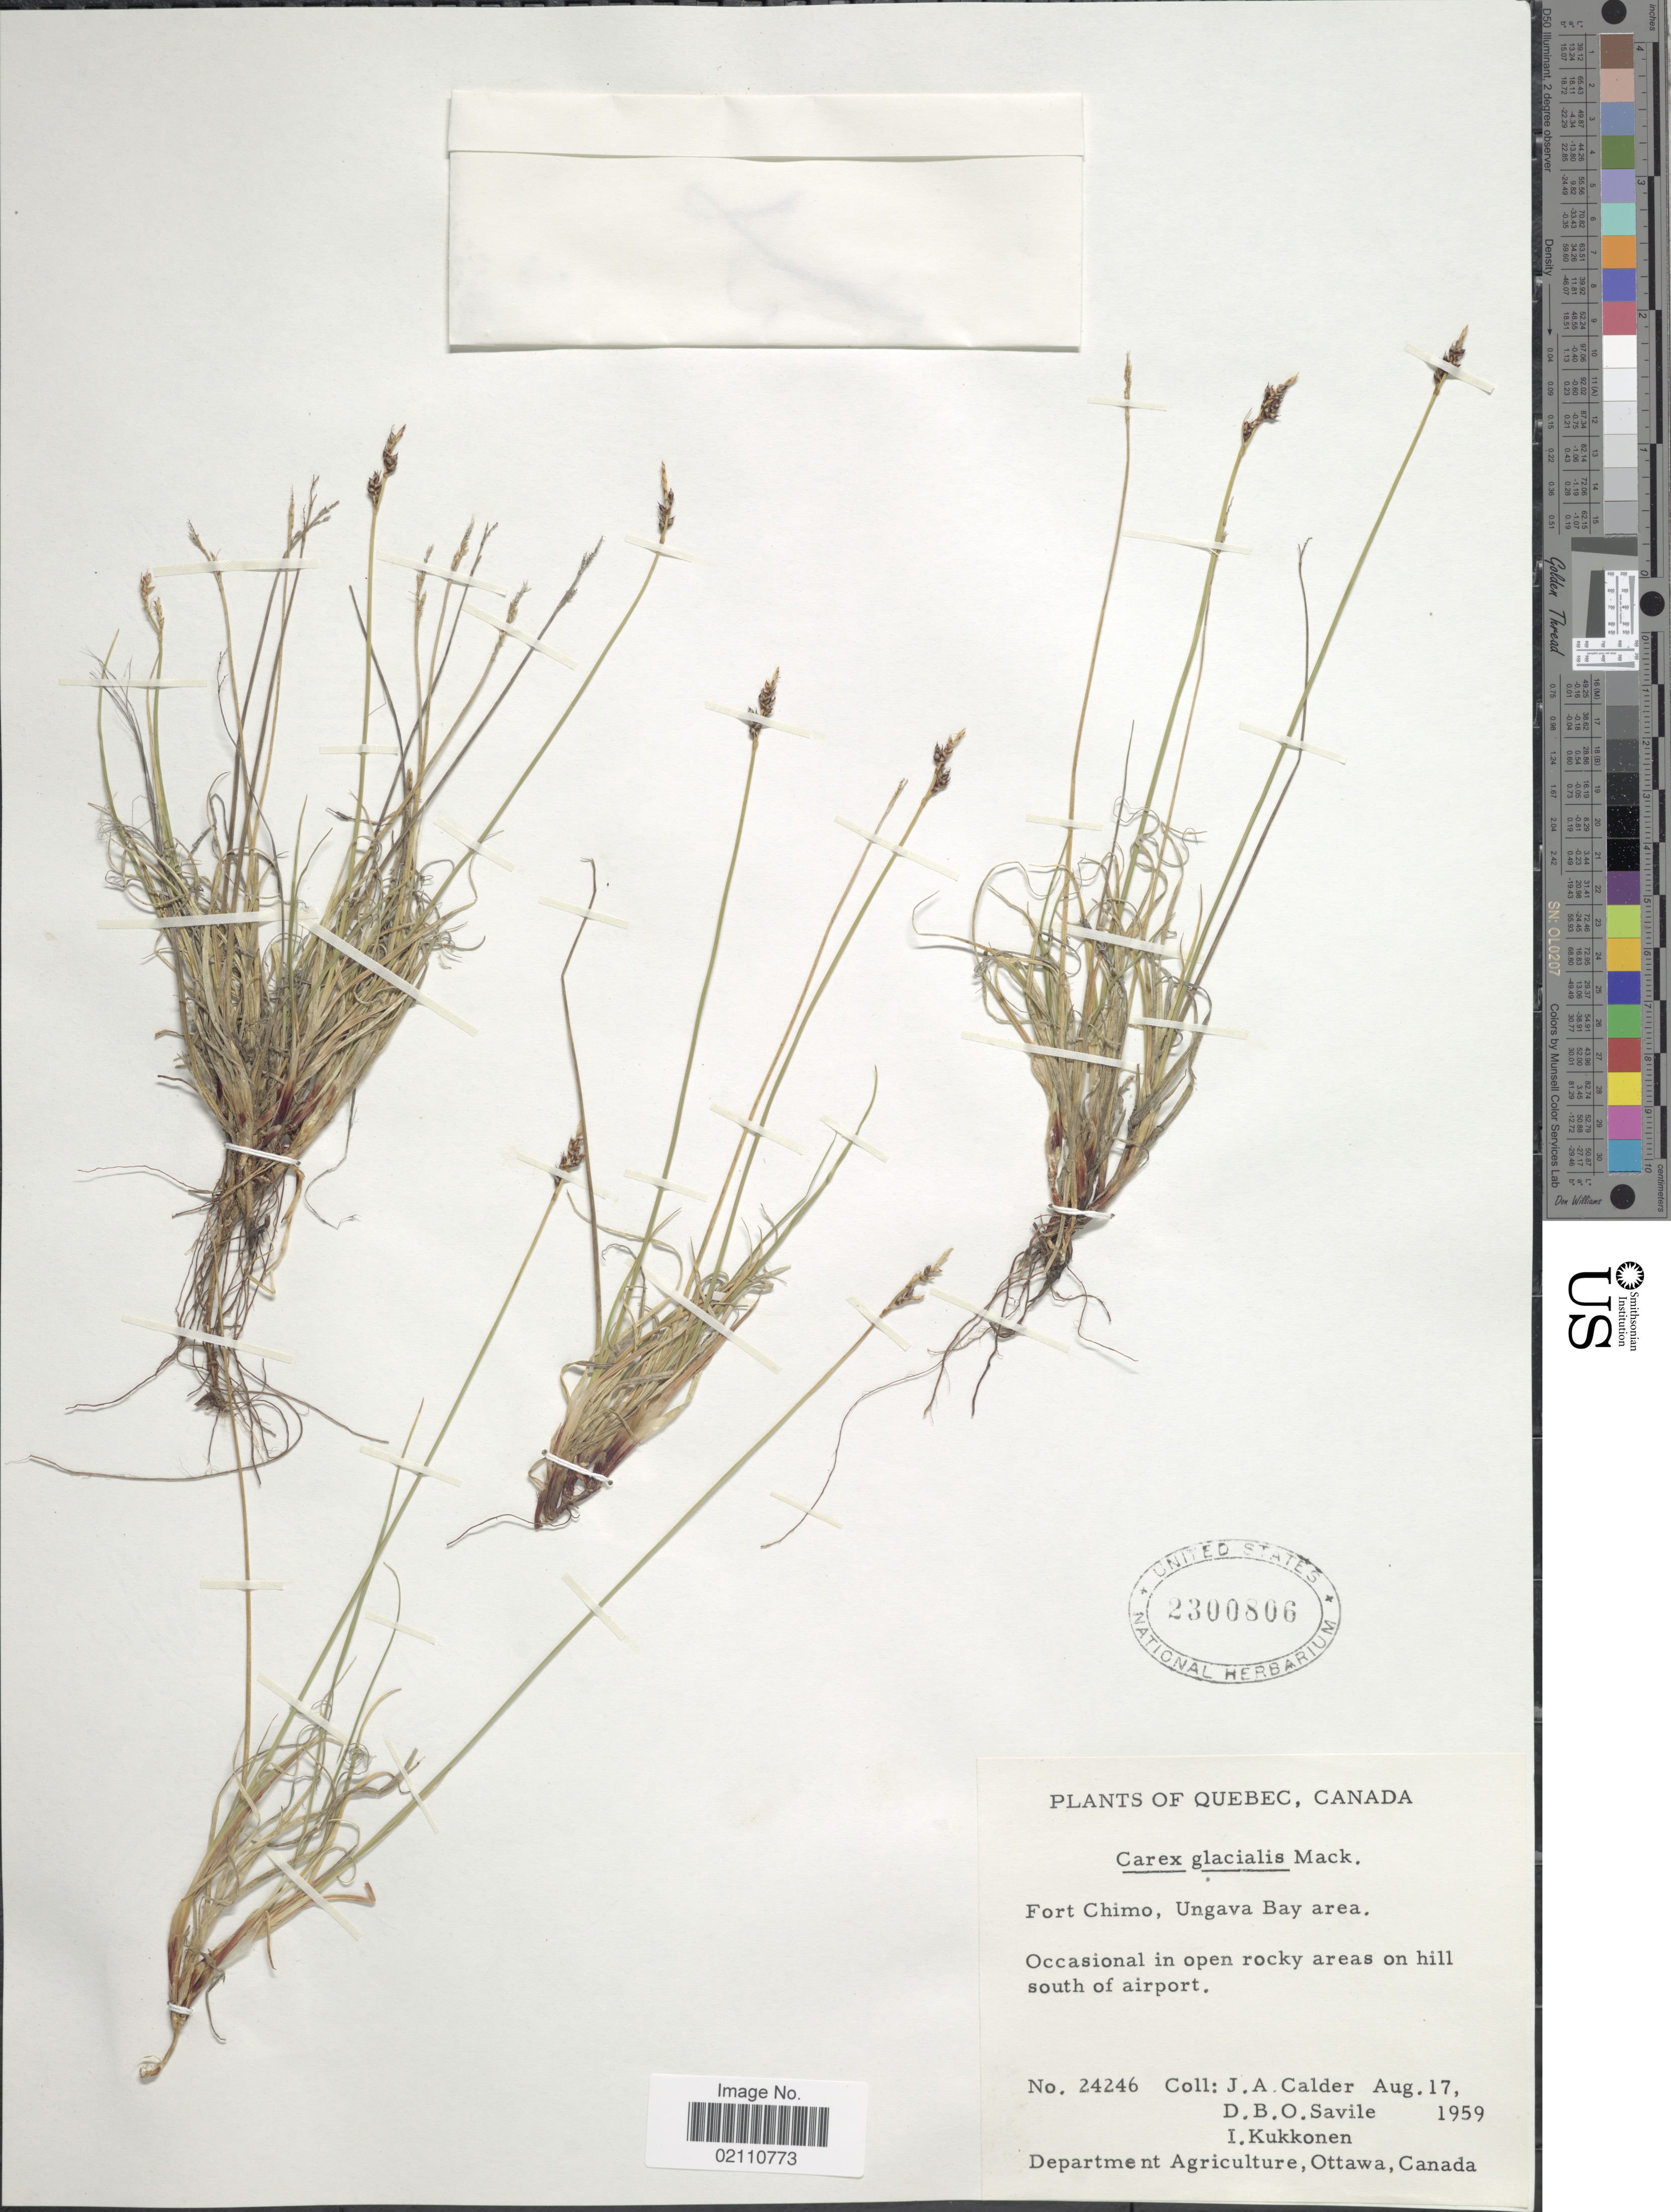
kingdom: Plantae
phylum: Tracheophyta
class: Liliopsida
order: Poales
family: Cyperaceae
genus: Carex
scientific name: Carex glacialis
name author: Mack.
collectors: J. A. Calder, D. Savile & I. Kukkonen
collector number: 24246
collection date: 1959-08-17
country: Canada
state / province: Quebec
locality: Fort Chimo, Ungava Bay area, Occasional in open rocky areas on hill south of airport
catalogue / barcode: US 2300806